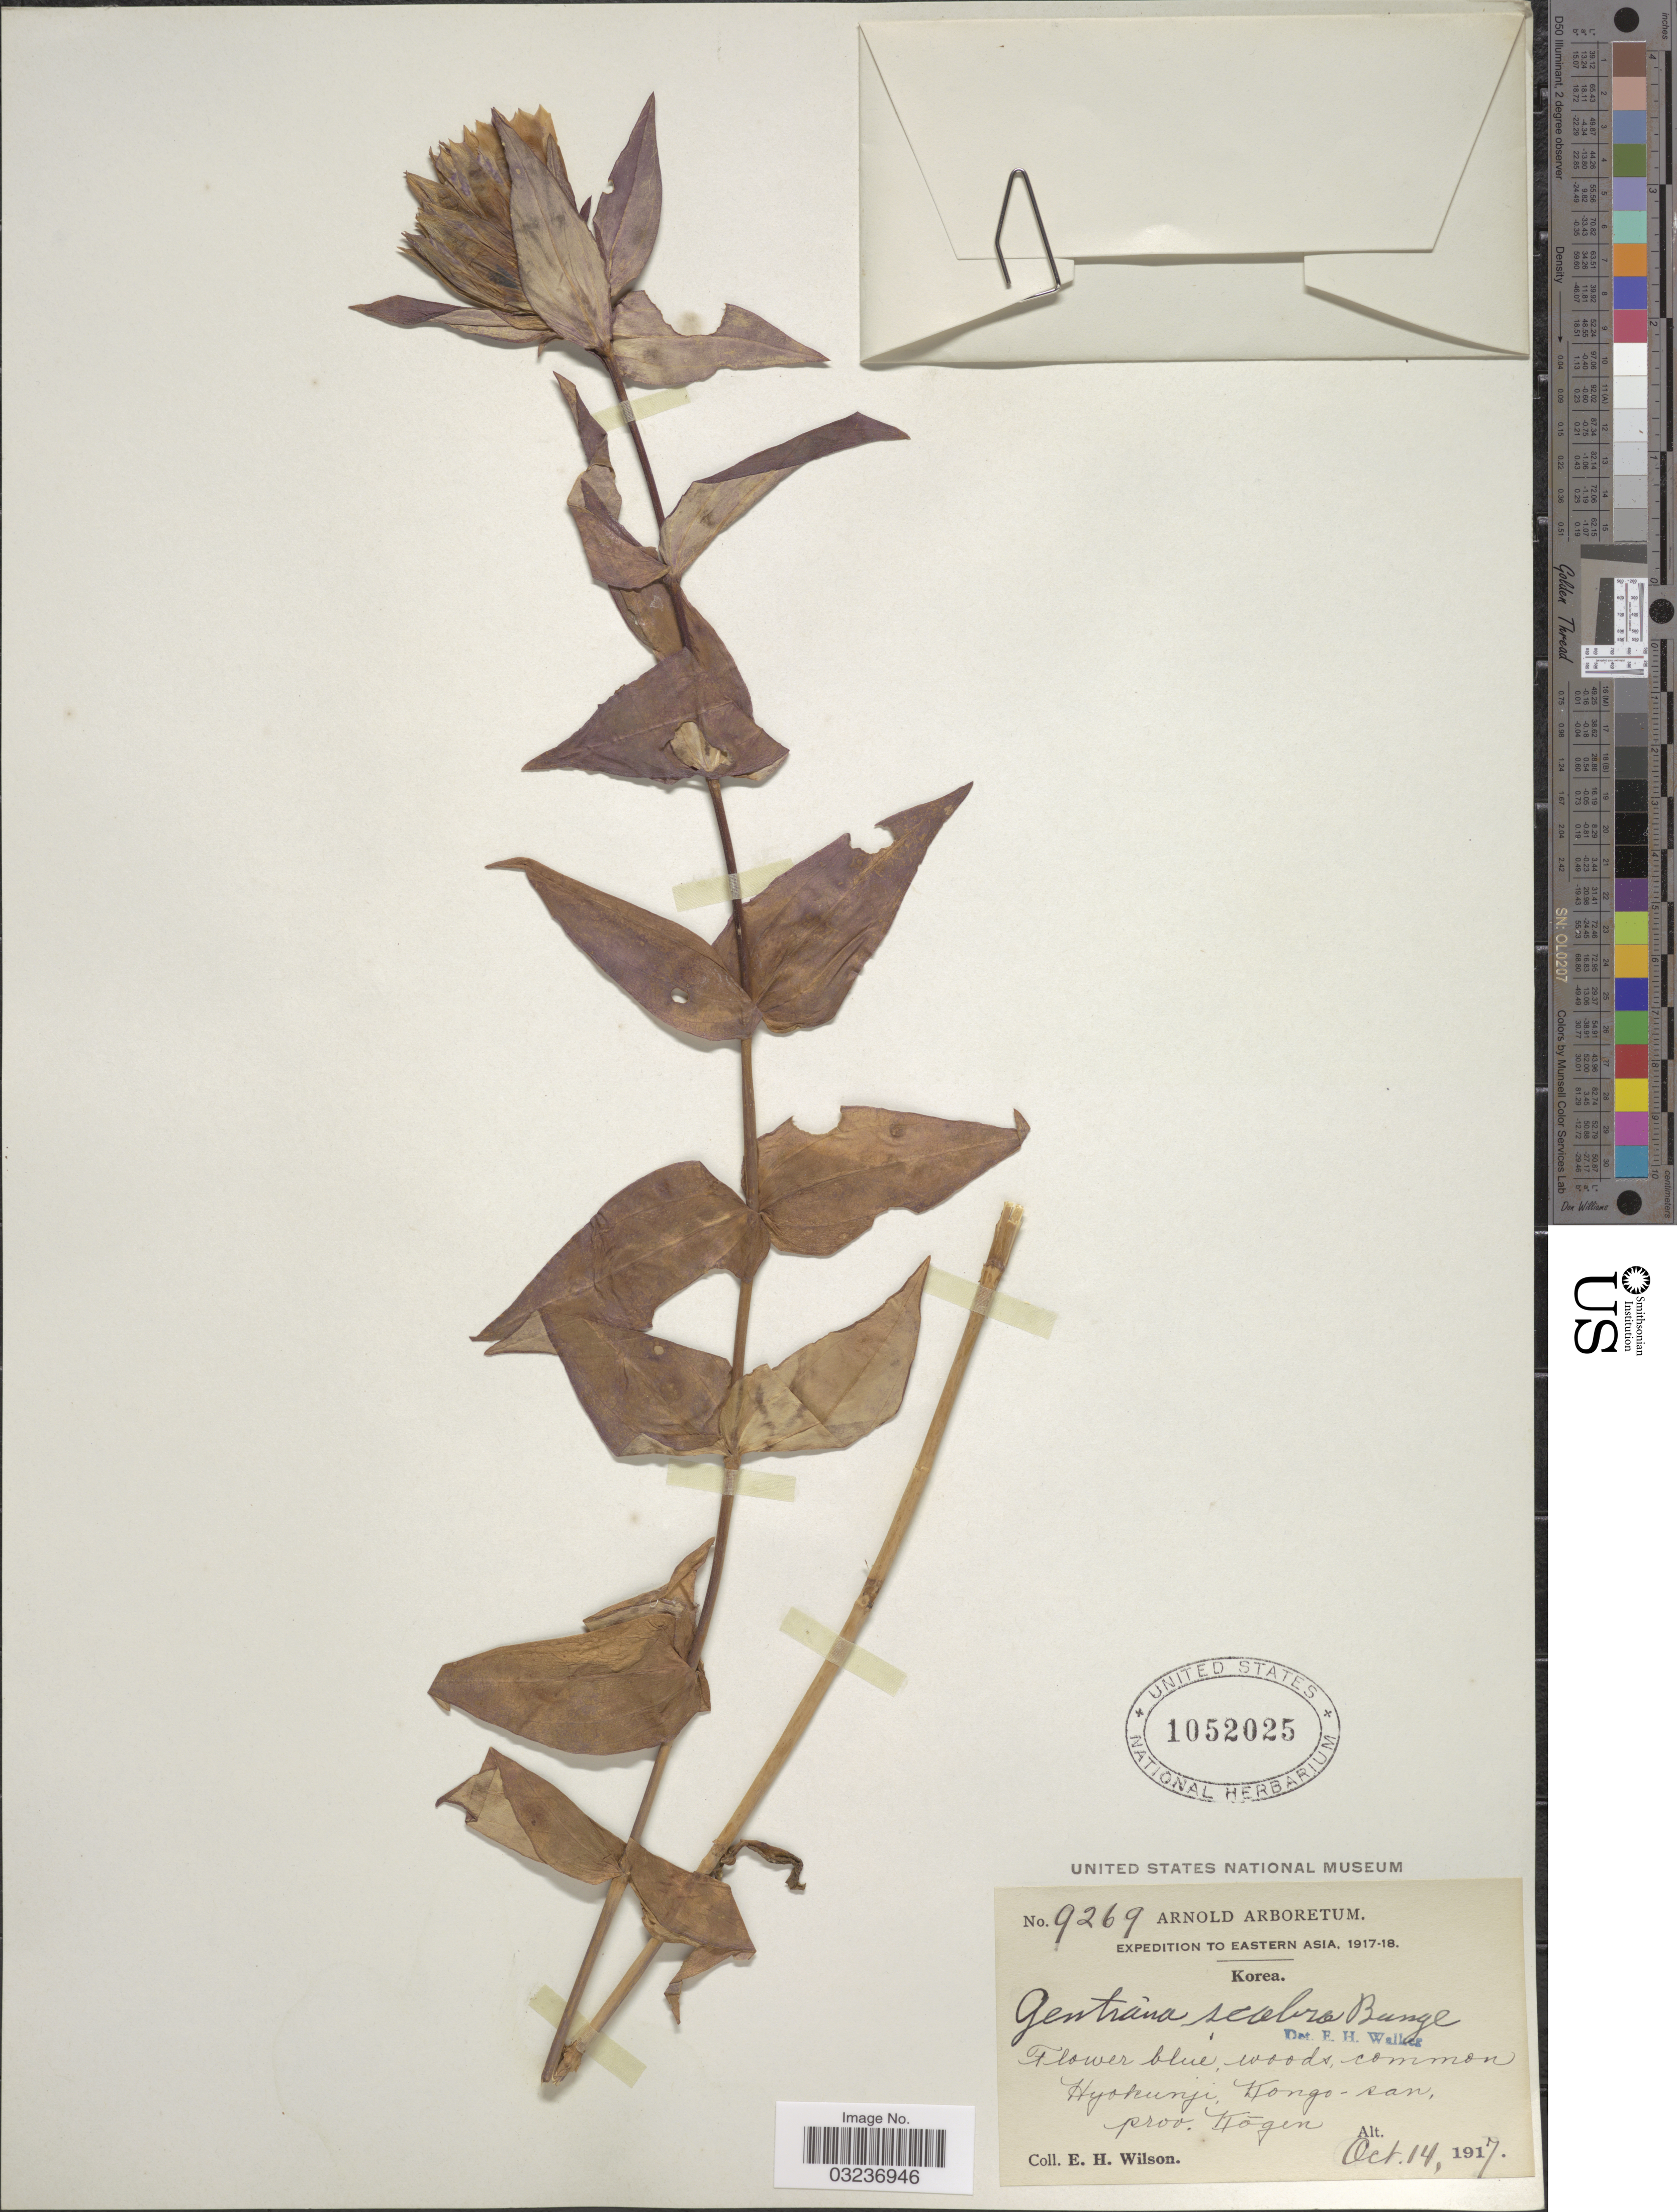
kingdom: Plantae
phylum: Tracheophyta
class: Magnoliopsida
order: Gentianales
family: Gentianaceae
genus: Gentiana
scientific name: Gentiana scabra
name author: Bunge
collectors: E. Wilson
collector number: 9269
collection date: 1917-10-14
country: North Korea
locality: Eastern Asia, Korea, Hyokunji, Kongo-san, prov. Kogen.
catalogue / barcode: US 1052025